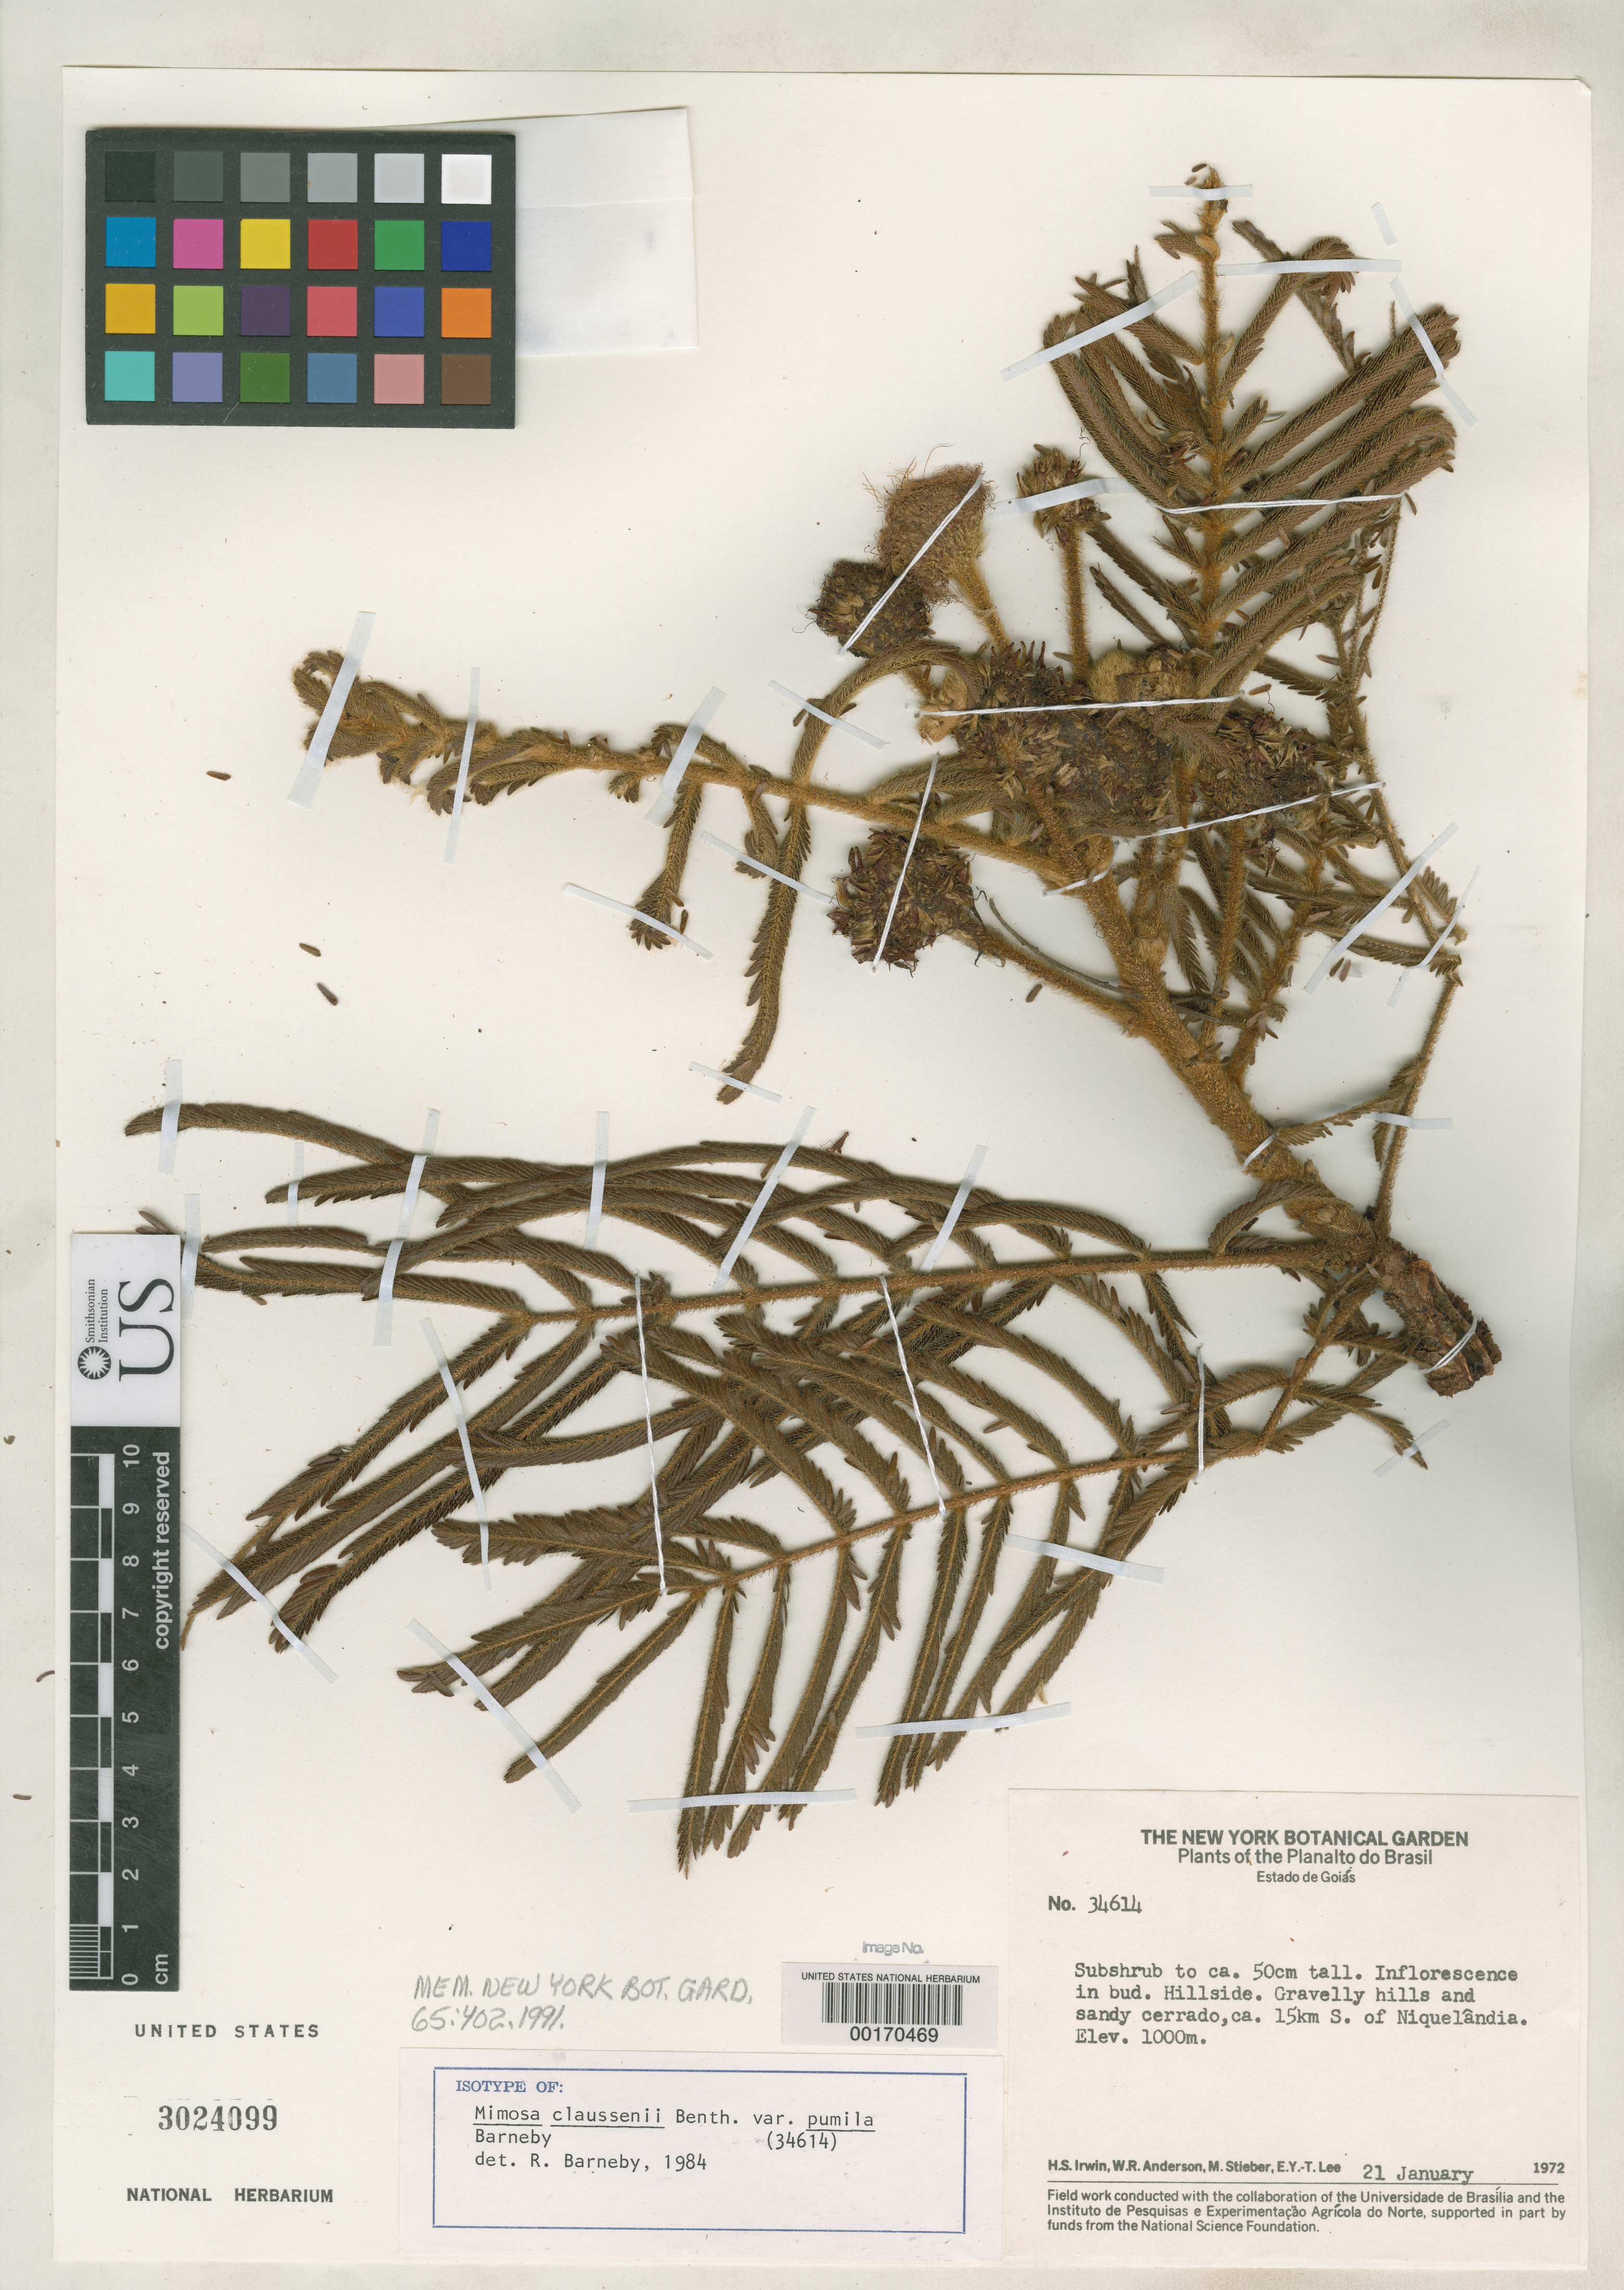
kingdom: Plantae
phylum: Tracheophyta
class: Magnoliopsida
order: Fabales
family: Fabaceae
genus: Mimosa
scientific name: Mimosa claussenii var. pumila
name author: Barneby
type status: Isotype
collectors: H. Irwin, W. R. Anderson, M. T. Stieber, T. Lee & E. Lee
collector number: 34614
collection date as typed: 21 Jan 1972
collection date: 1972-01-21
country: Brazil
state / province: Goiás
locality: Cerrado, ca. 15 km S of Niquelandia.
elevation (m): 1100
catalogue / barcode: US 3024099